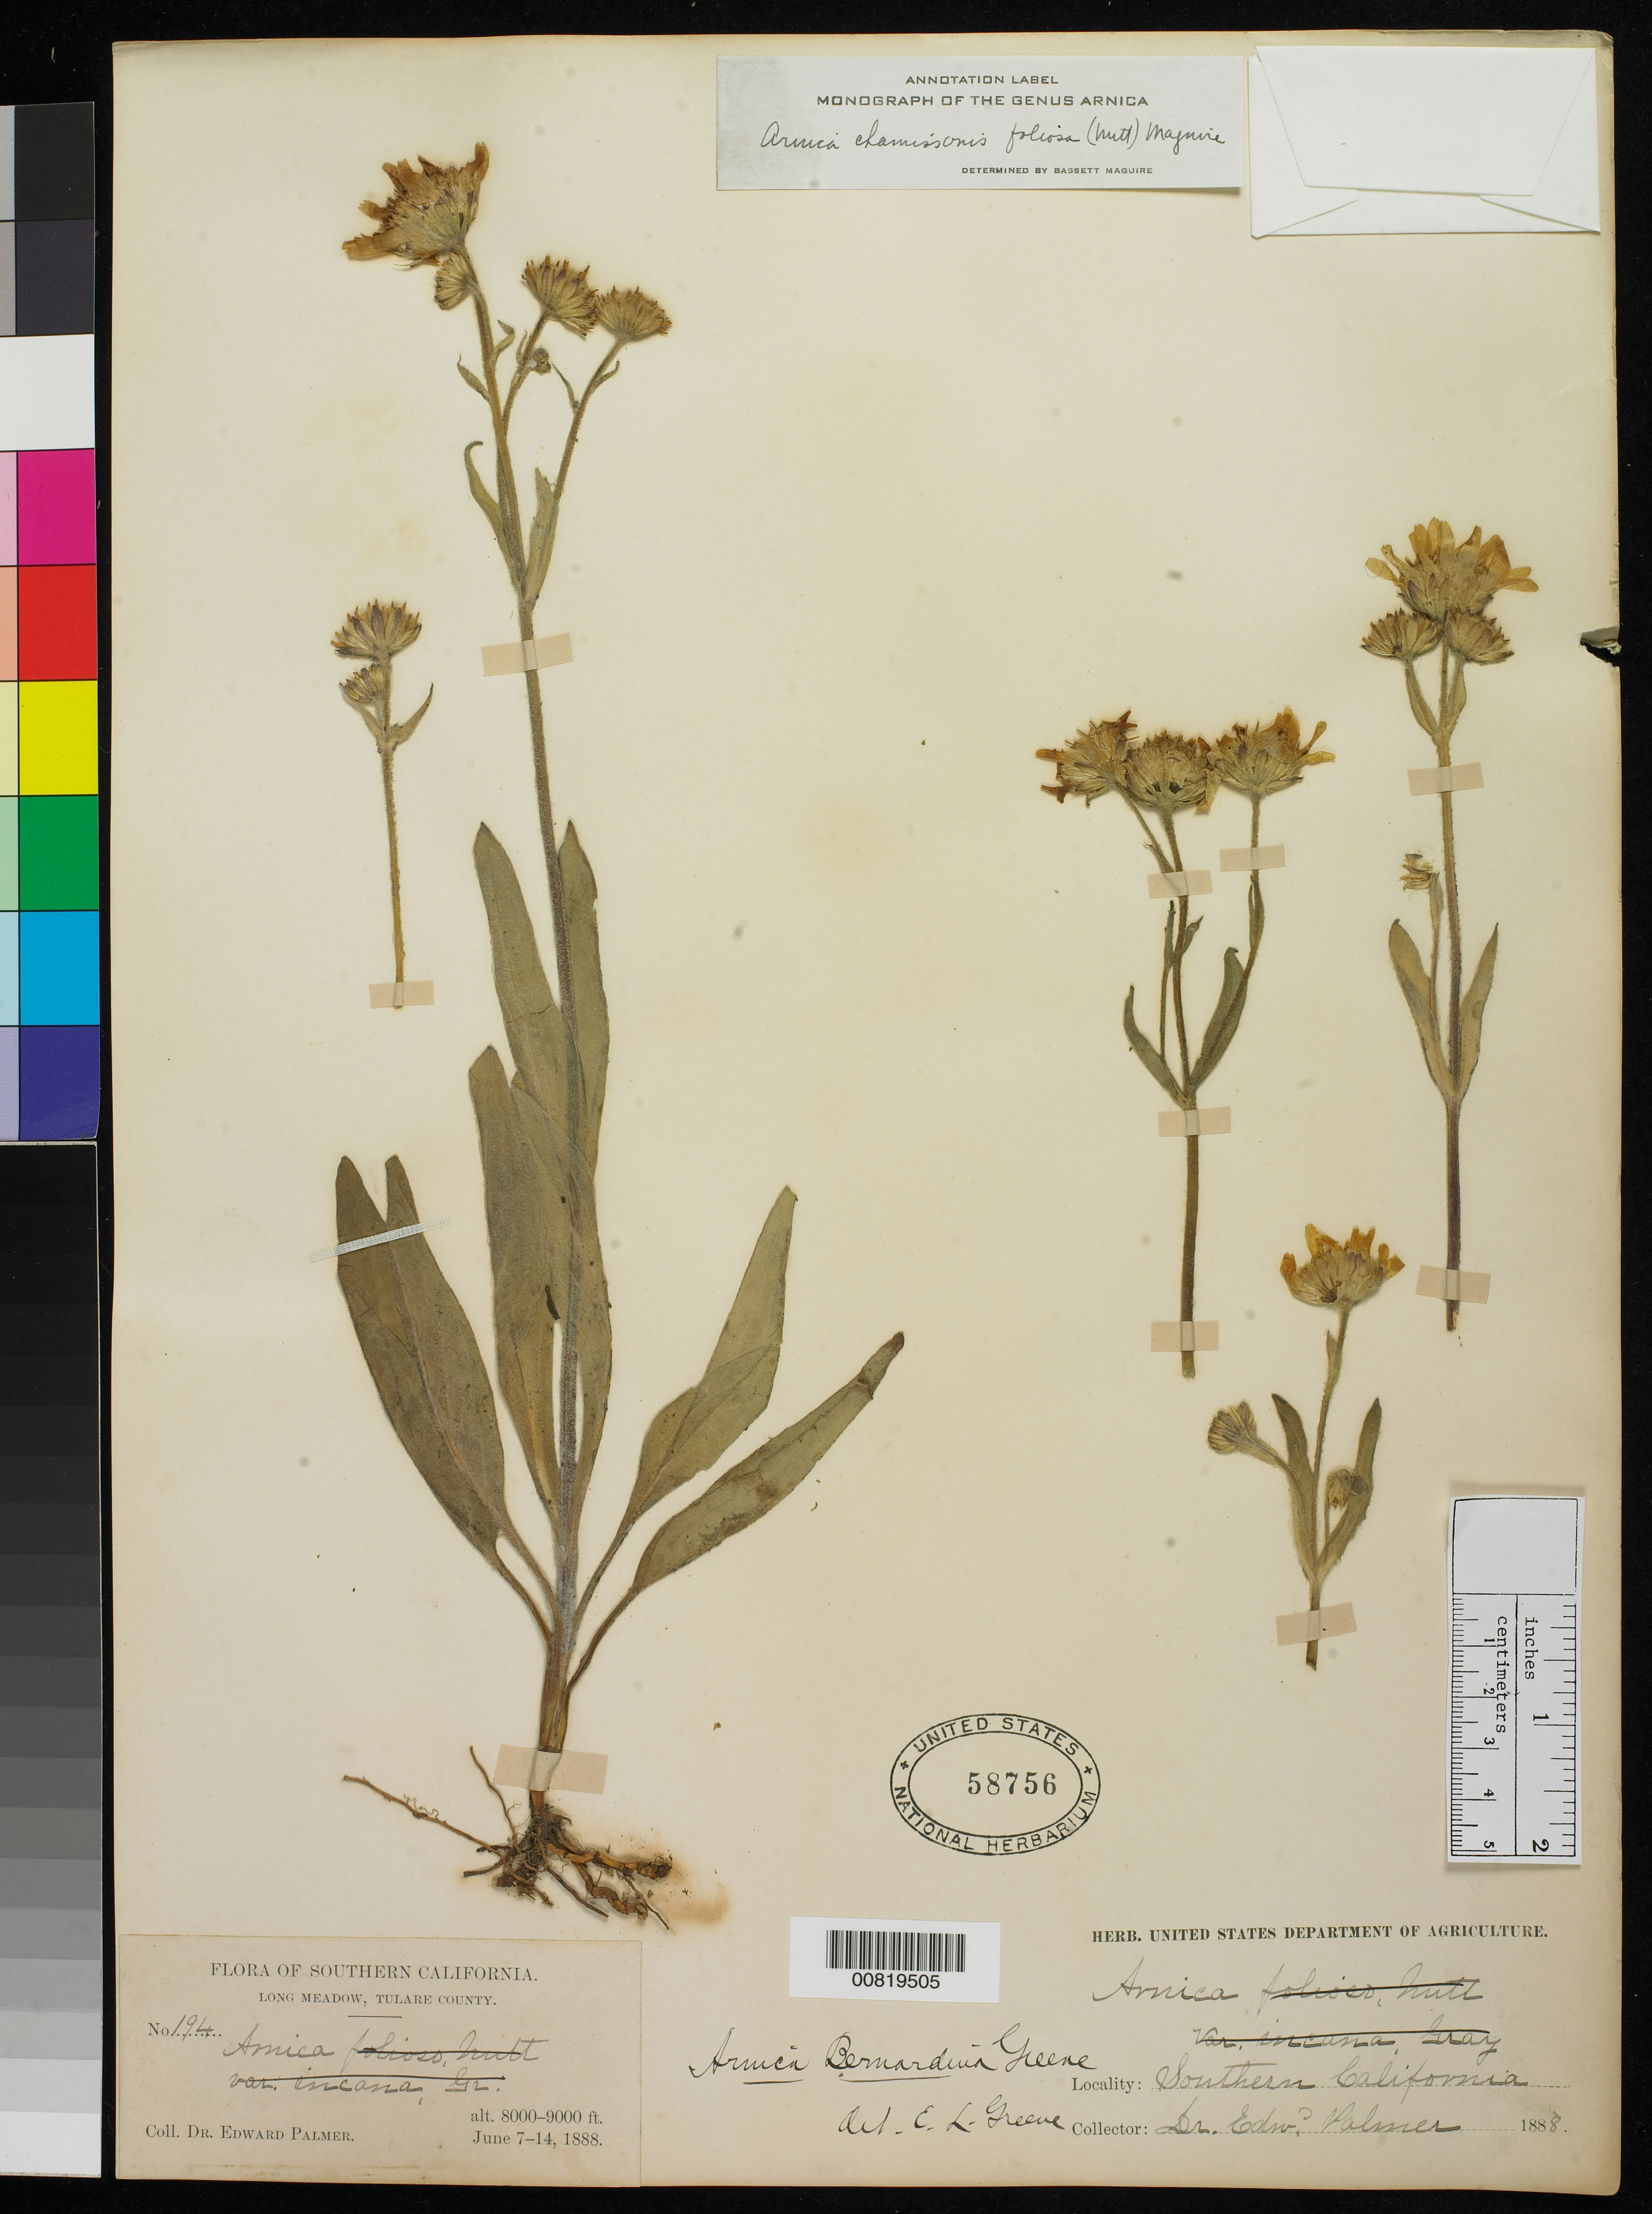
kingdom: Plantae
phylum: Tracheophyta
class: Magnoliopsida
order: Asterales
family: Asteraceae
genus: Arnica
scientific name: Arnica chamissonis subsp. foliosa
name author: (Nutt.) Maguire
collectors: E. Palmer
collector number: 194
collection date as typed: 07 Jun 1888 to 14 Jun 1888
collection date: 1888-06-07/1888-06-14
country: United States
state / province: California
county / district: Tulare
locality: Long Meadow, Tulare County, California.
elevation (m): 2438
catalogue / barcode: US 58756